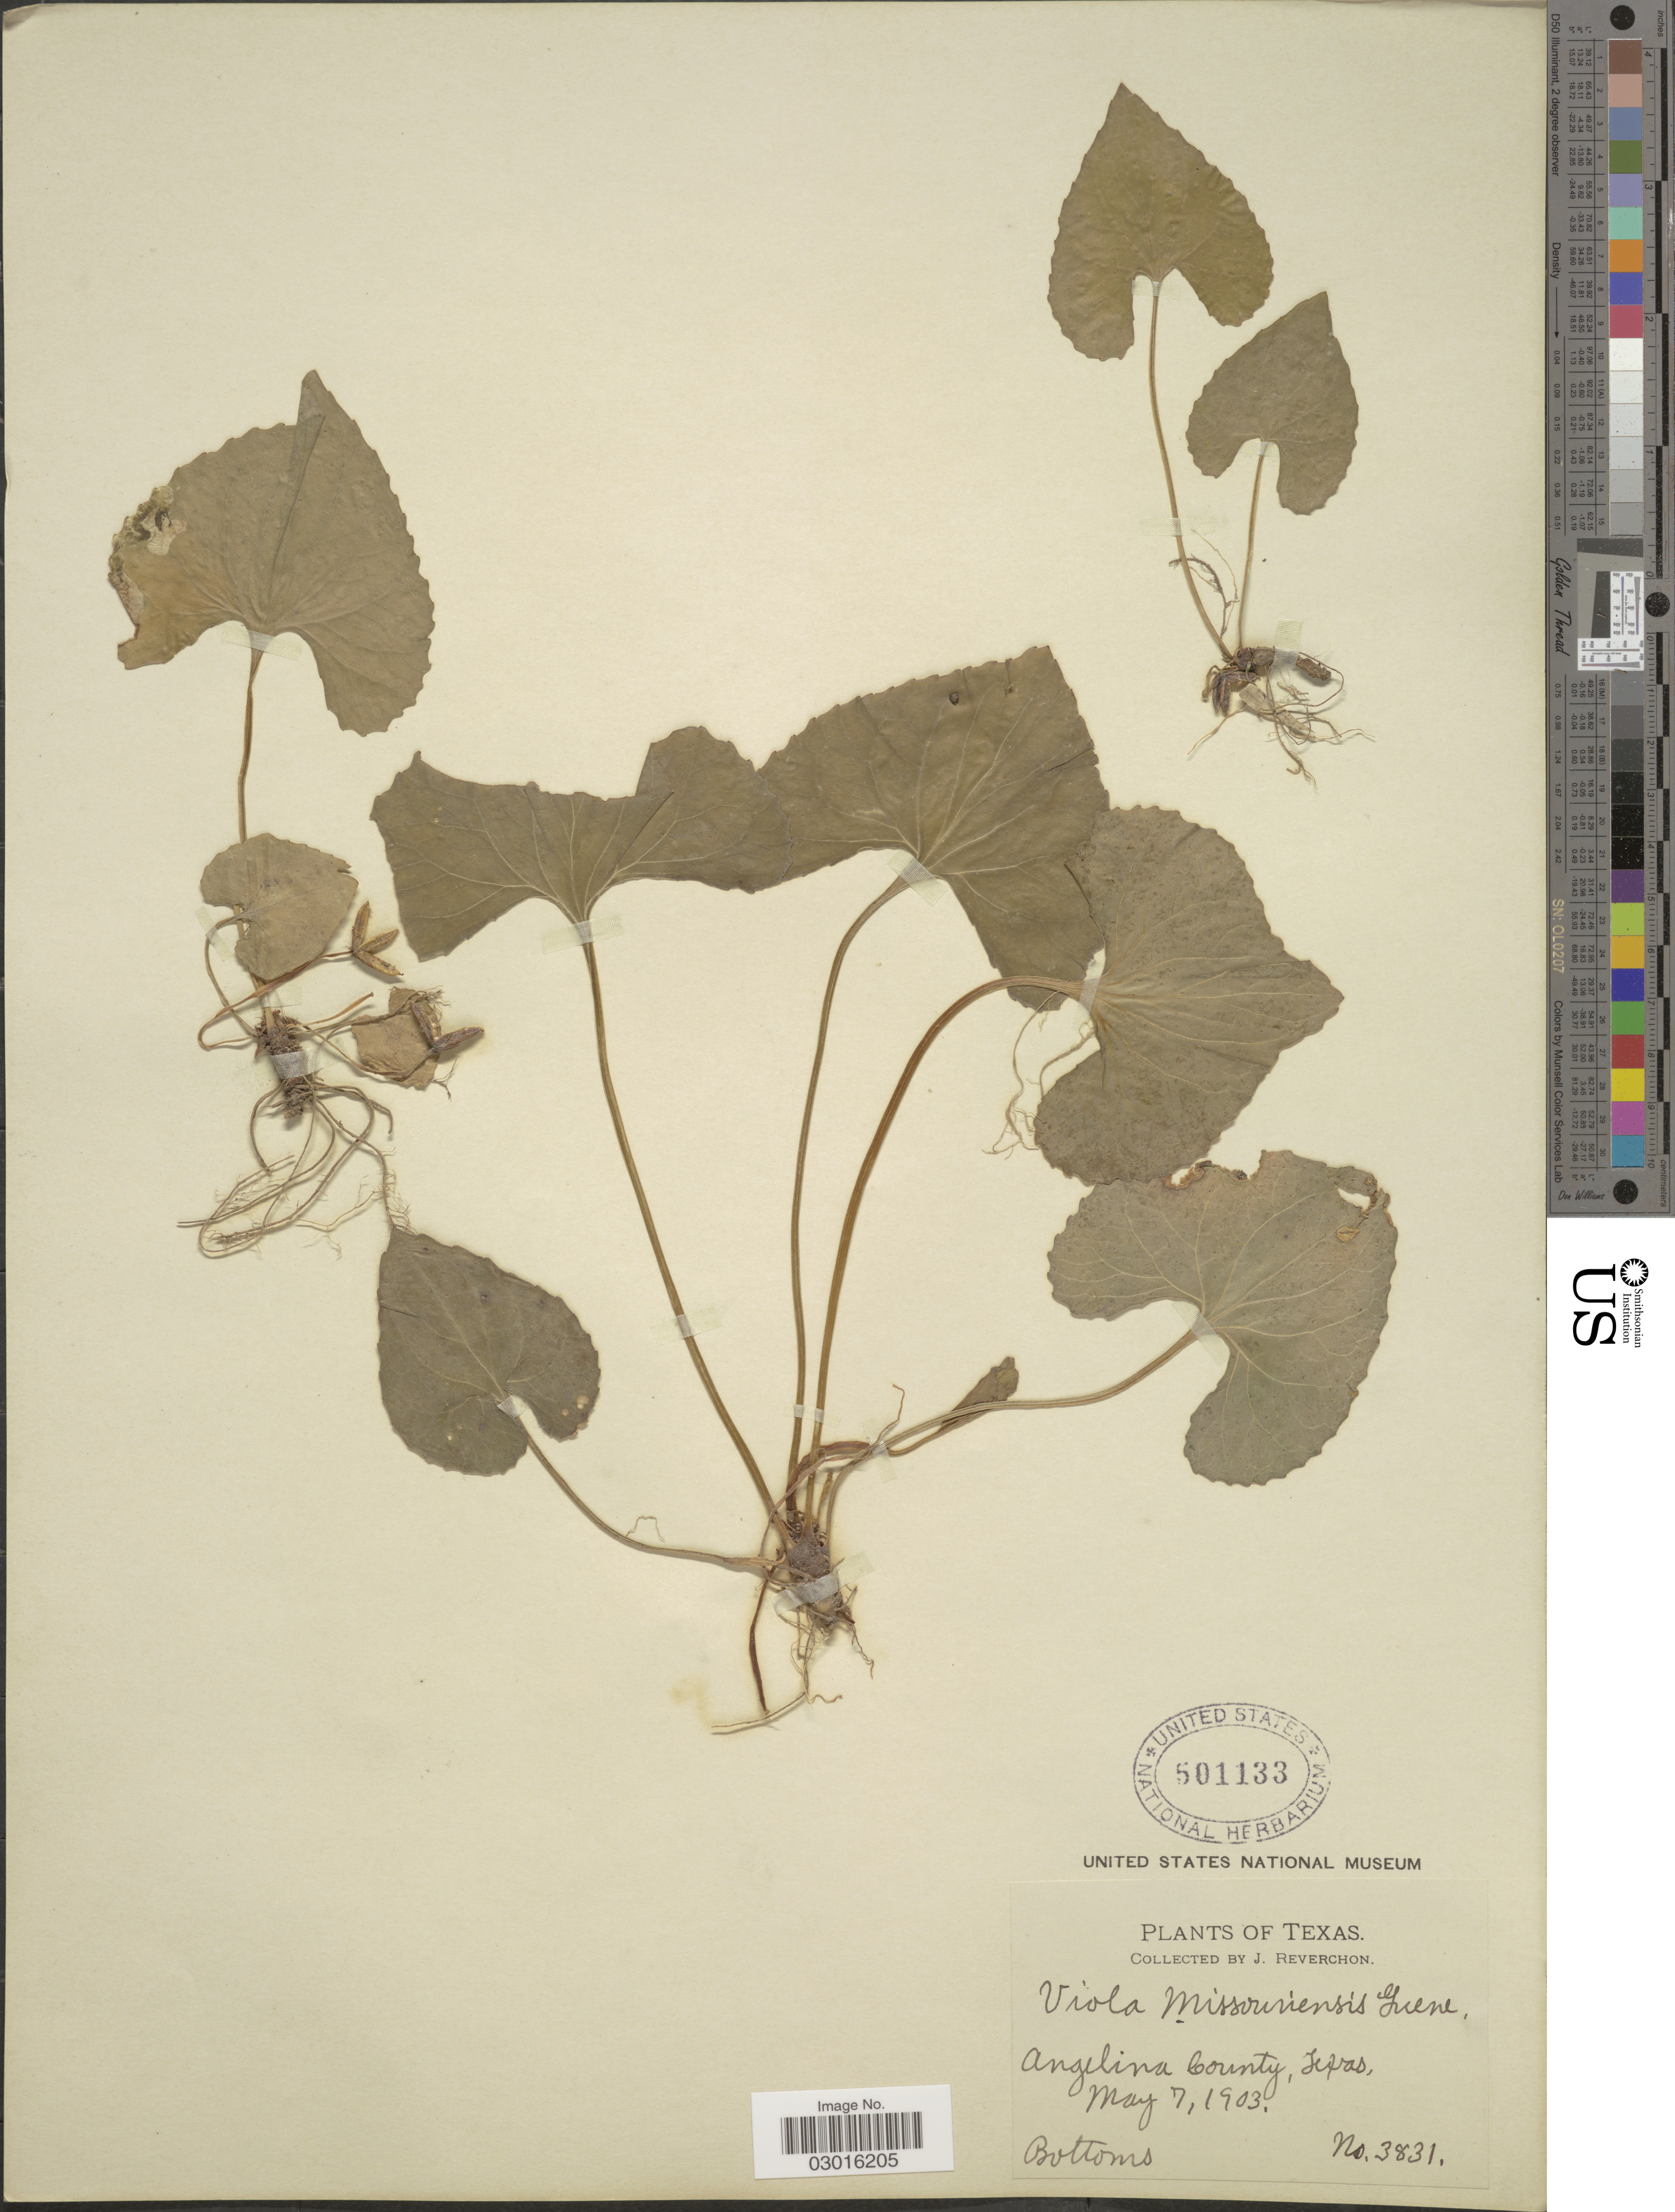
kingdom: Plantae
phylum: Tracheophyta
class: Magnoliopsida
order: Malpighiales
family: Violaceae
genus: Viola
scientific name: Viola missouriensis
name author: Greene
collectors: J. Reverchon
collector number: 3831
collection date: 1903-05-07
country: United States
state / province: Texas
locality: Angelina County.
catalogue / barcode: US 501133